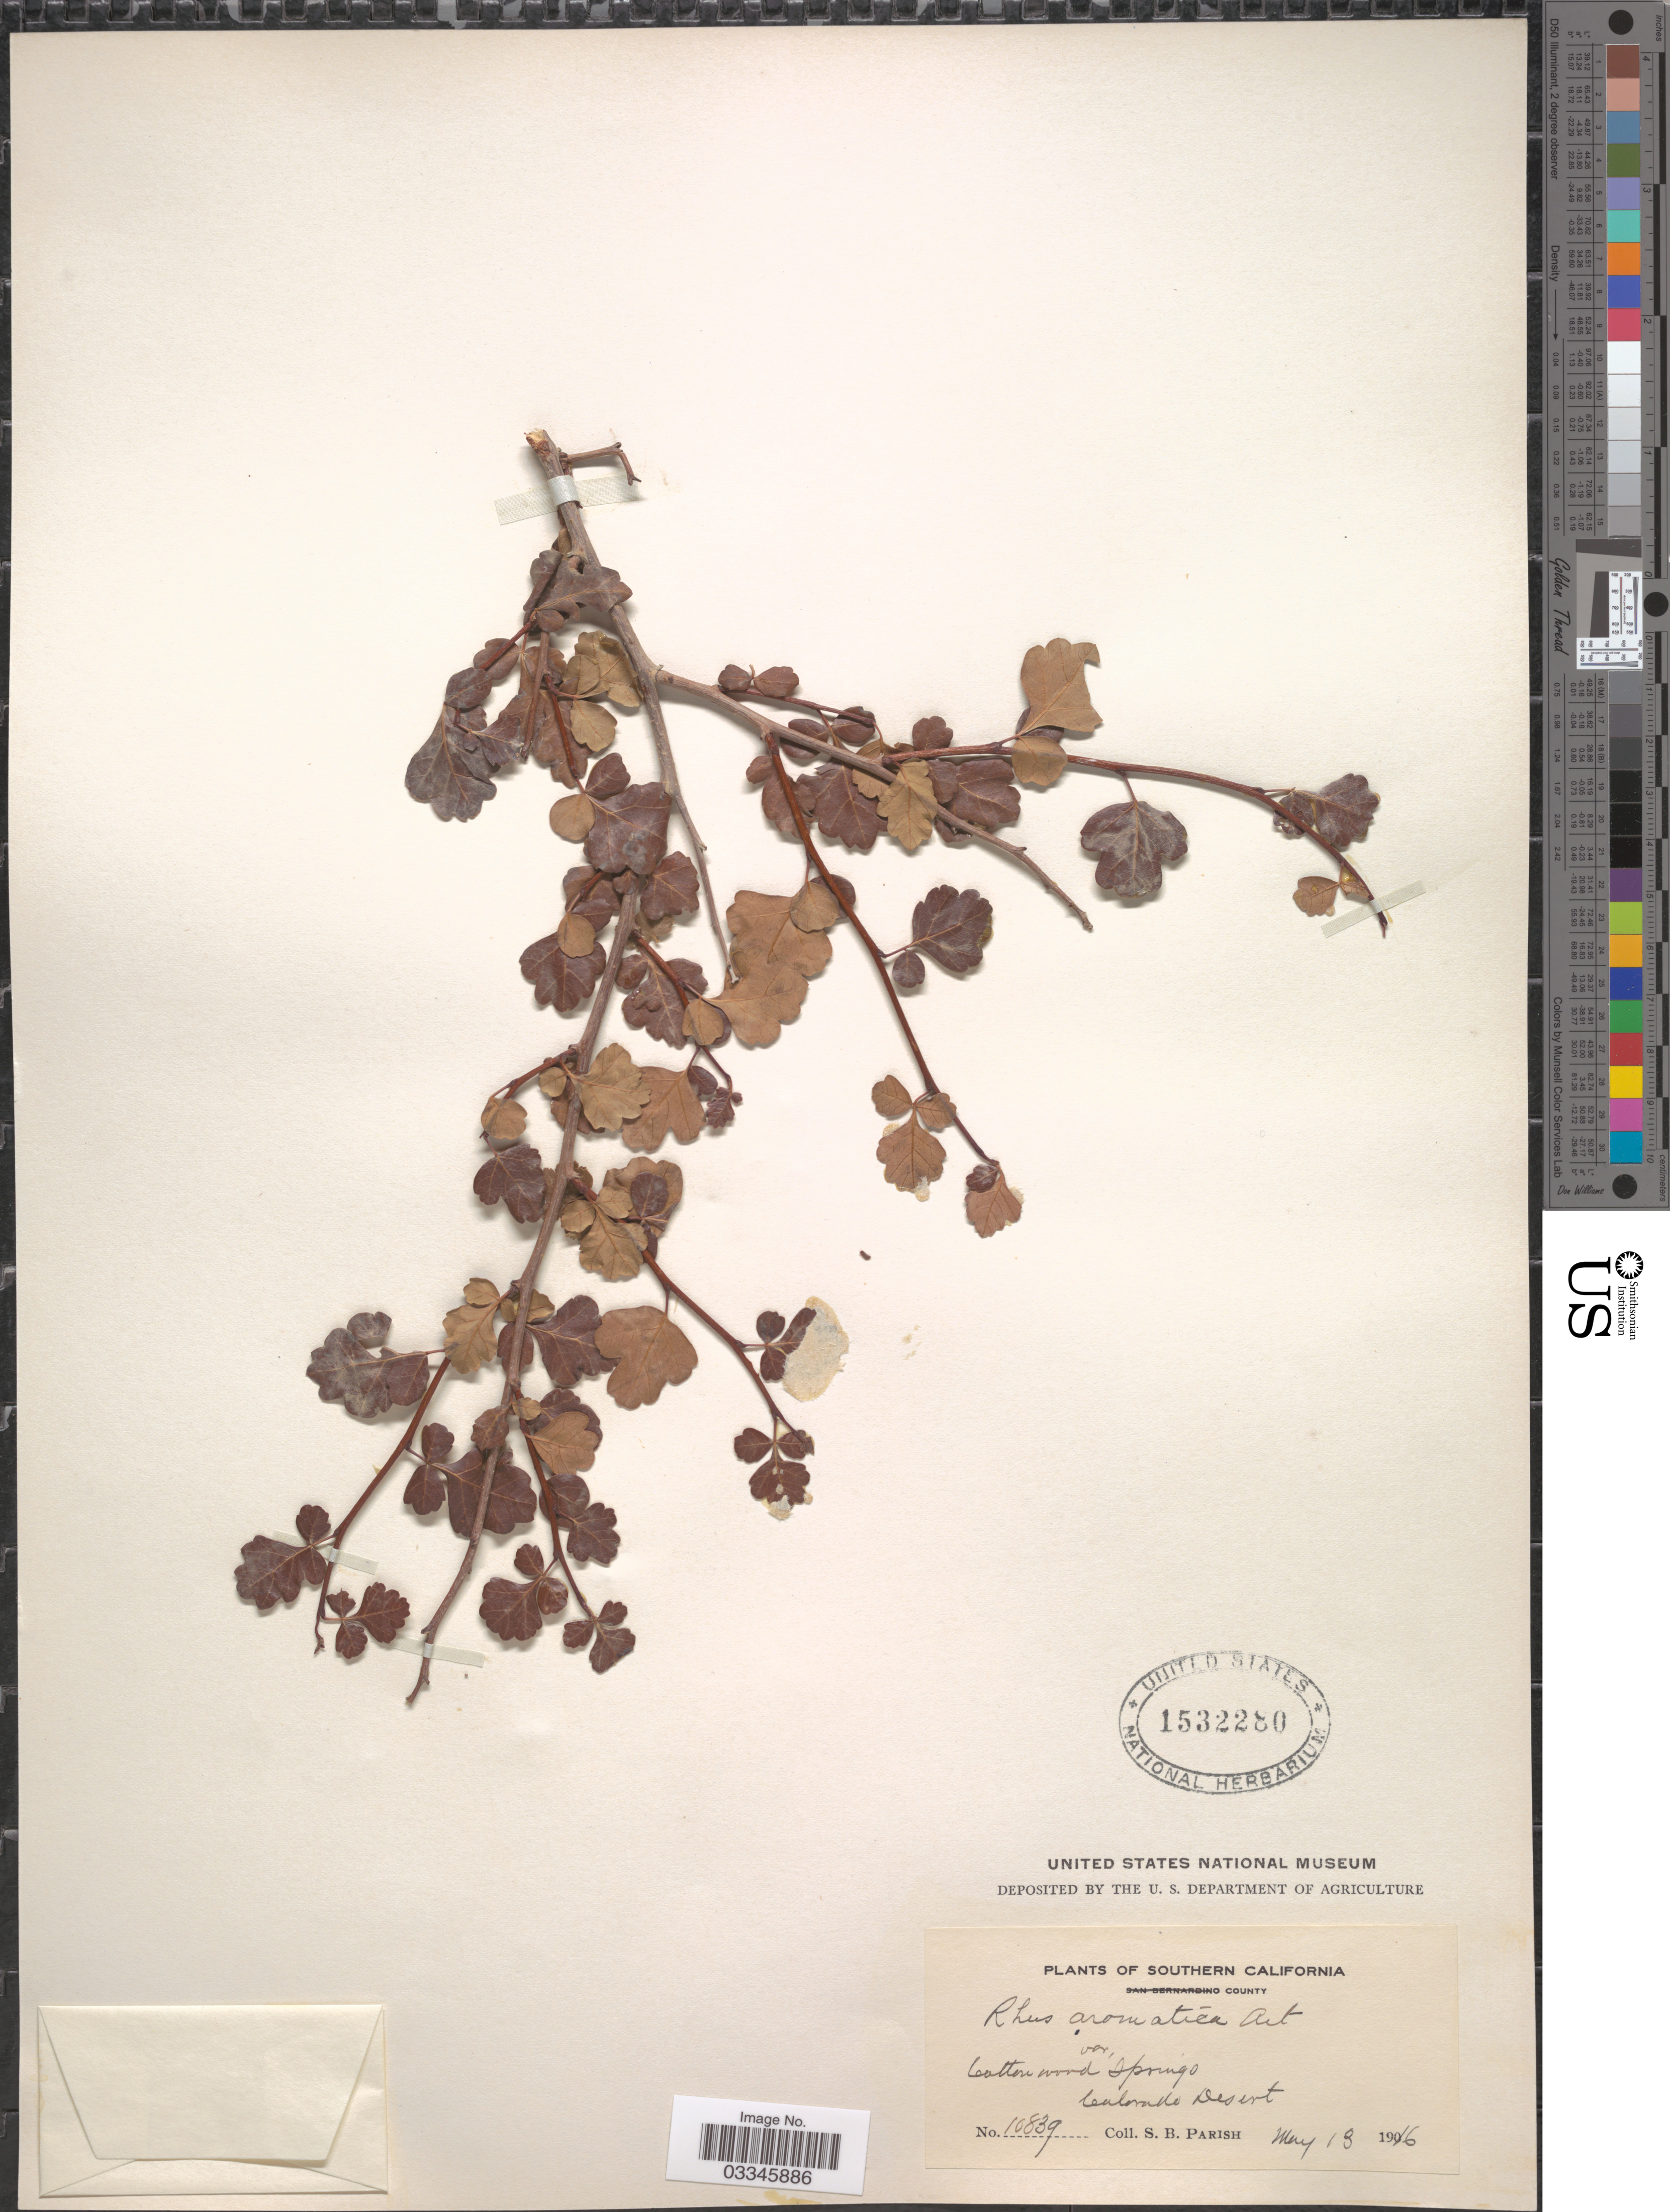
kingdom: Plantae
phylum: Tracheophyta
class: Magnoliopsida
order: Sapindales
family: Anacardiaceae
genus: Rhus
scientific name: Rhus crenata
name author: Thunb.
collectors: S. B. Parish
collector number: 10839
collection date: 1916-05-13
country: United States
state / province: California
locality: Southern California. Cotton wood Springs, Colorado Desert.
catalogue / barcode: US 1532280